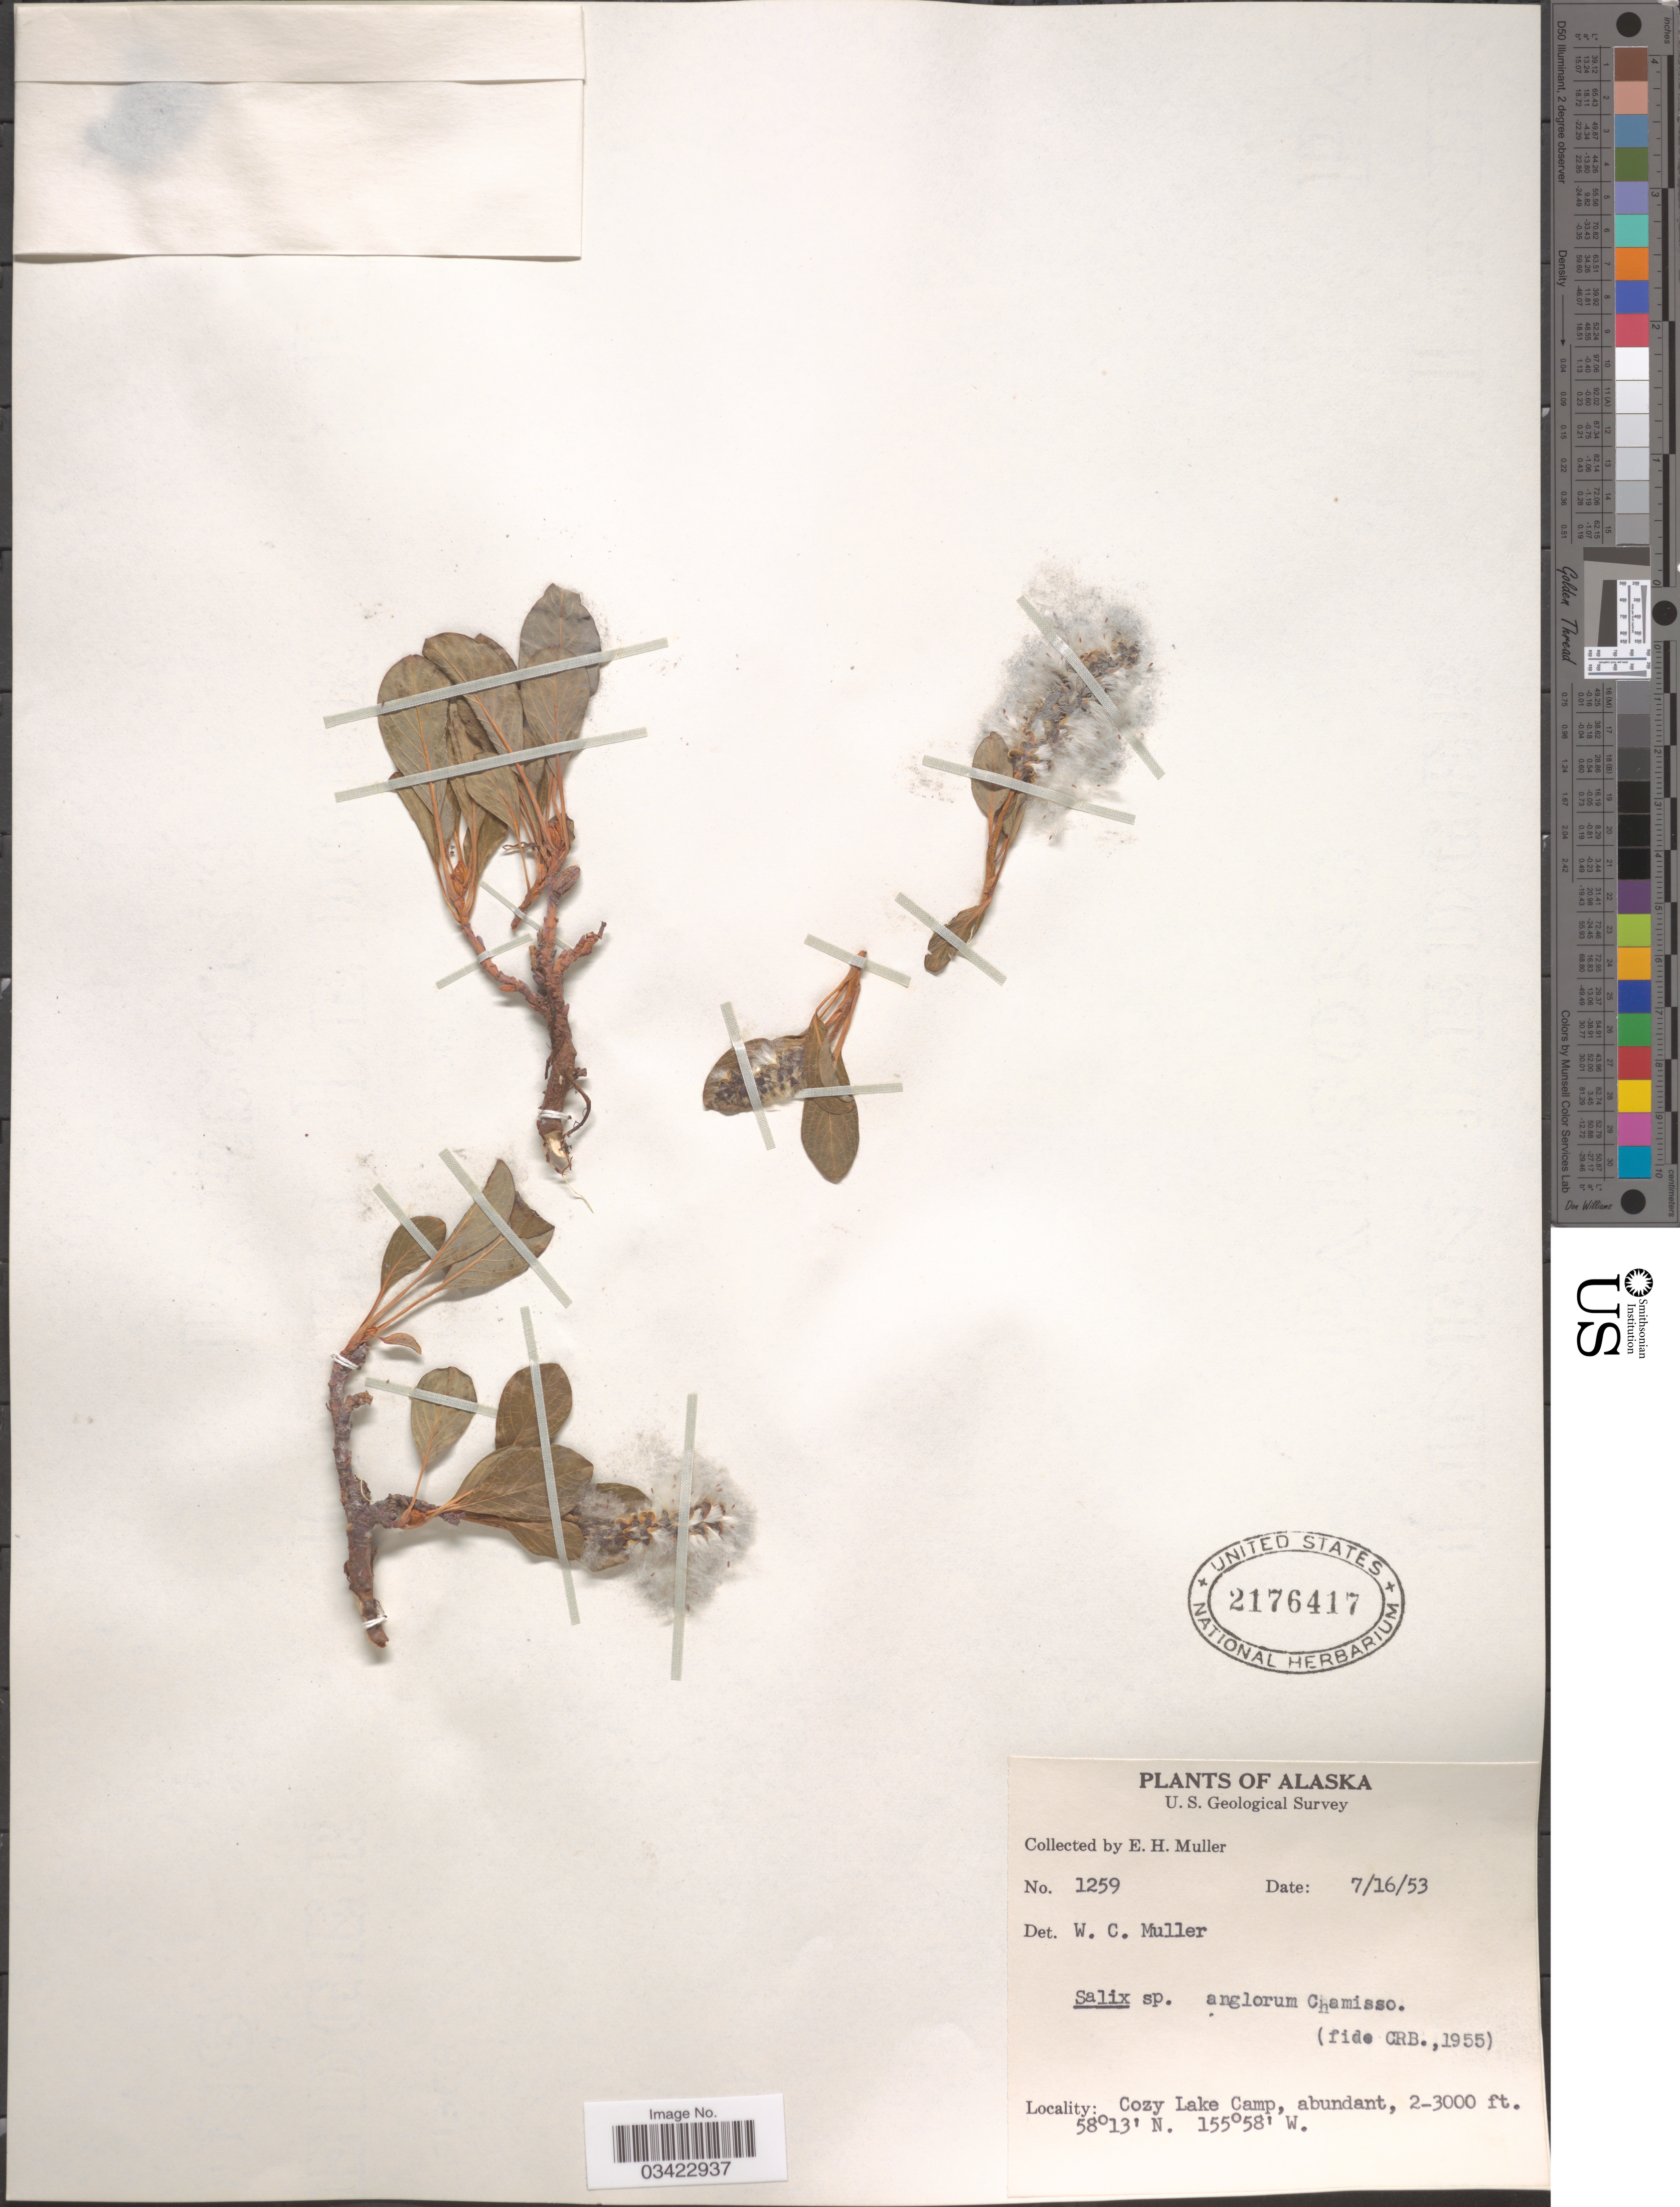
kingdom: Plantae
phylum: Tracheophyta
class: Magnoliopsida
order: Malpighiales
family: Salicaceae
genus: Salix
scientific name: Salix anglorum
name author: Cham.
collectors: E. H. Muller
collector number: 1259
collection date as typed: Transcribed d/m/y: 16/7/53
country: United States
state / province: Alaska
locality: Cozy Lake Camp.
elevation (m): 610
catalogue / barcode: US 2176417